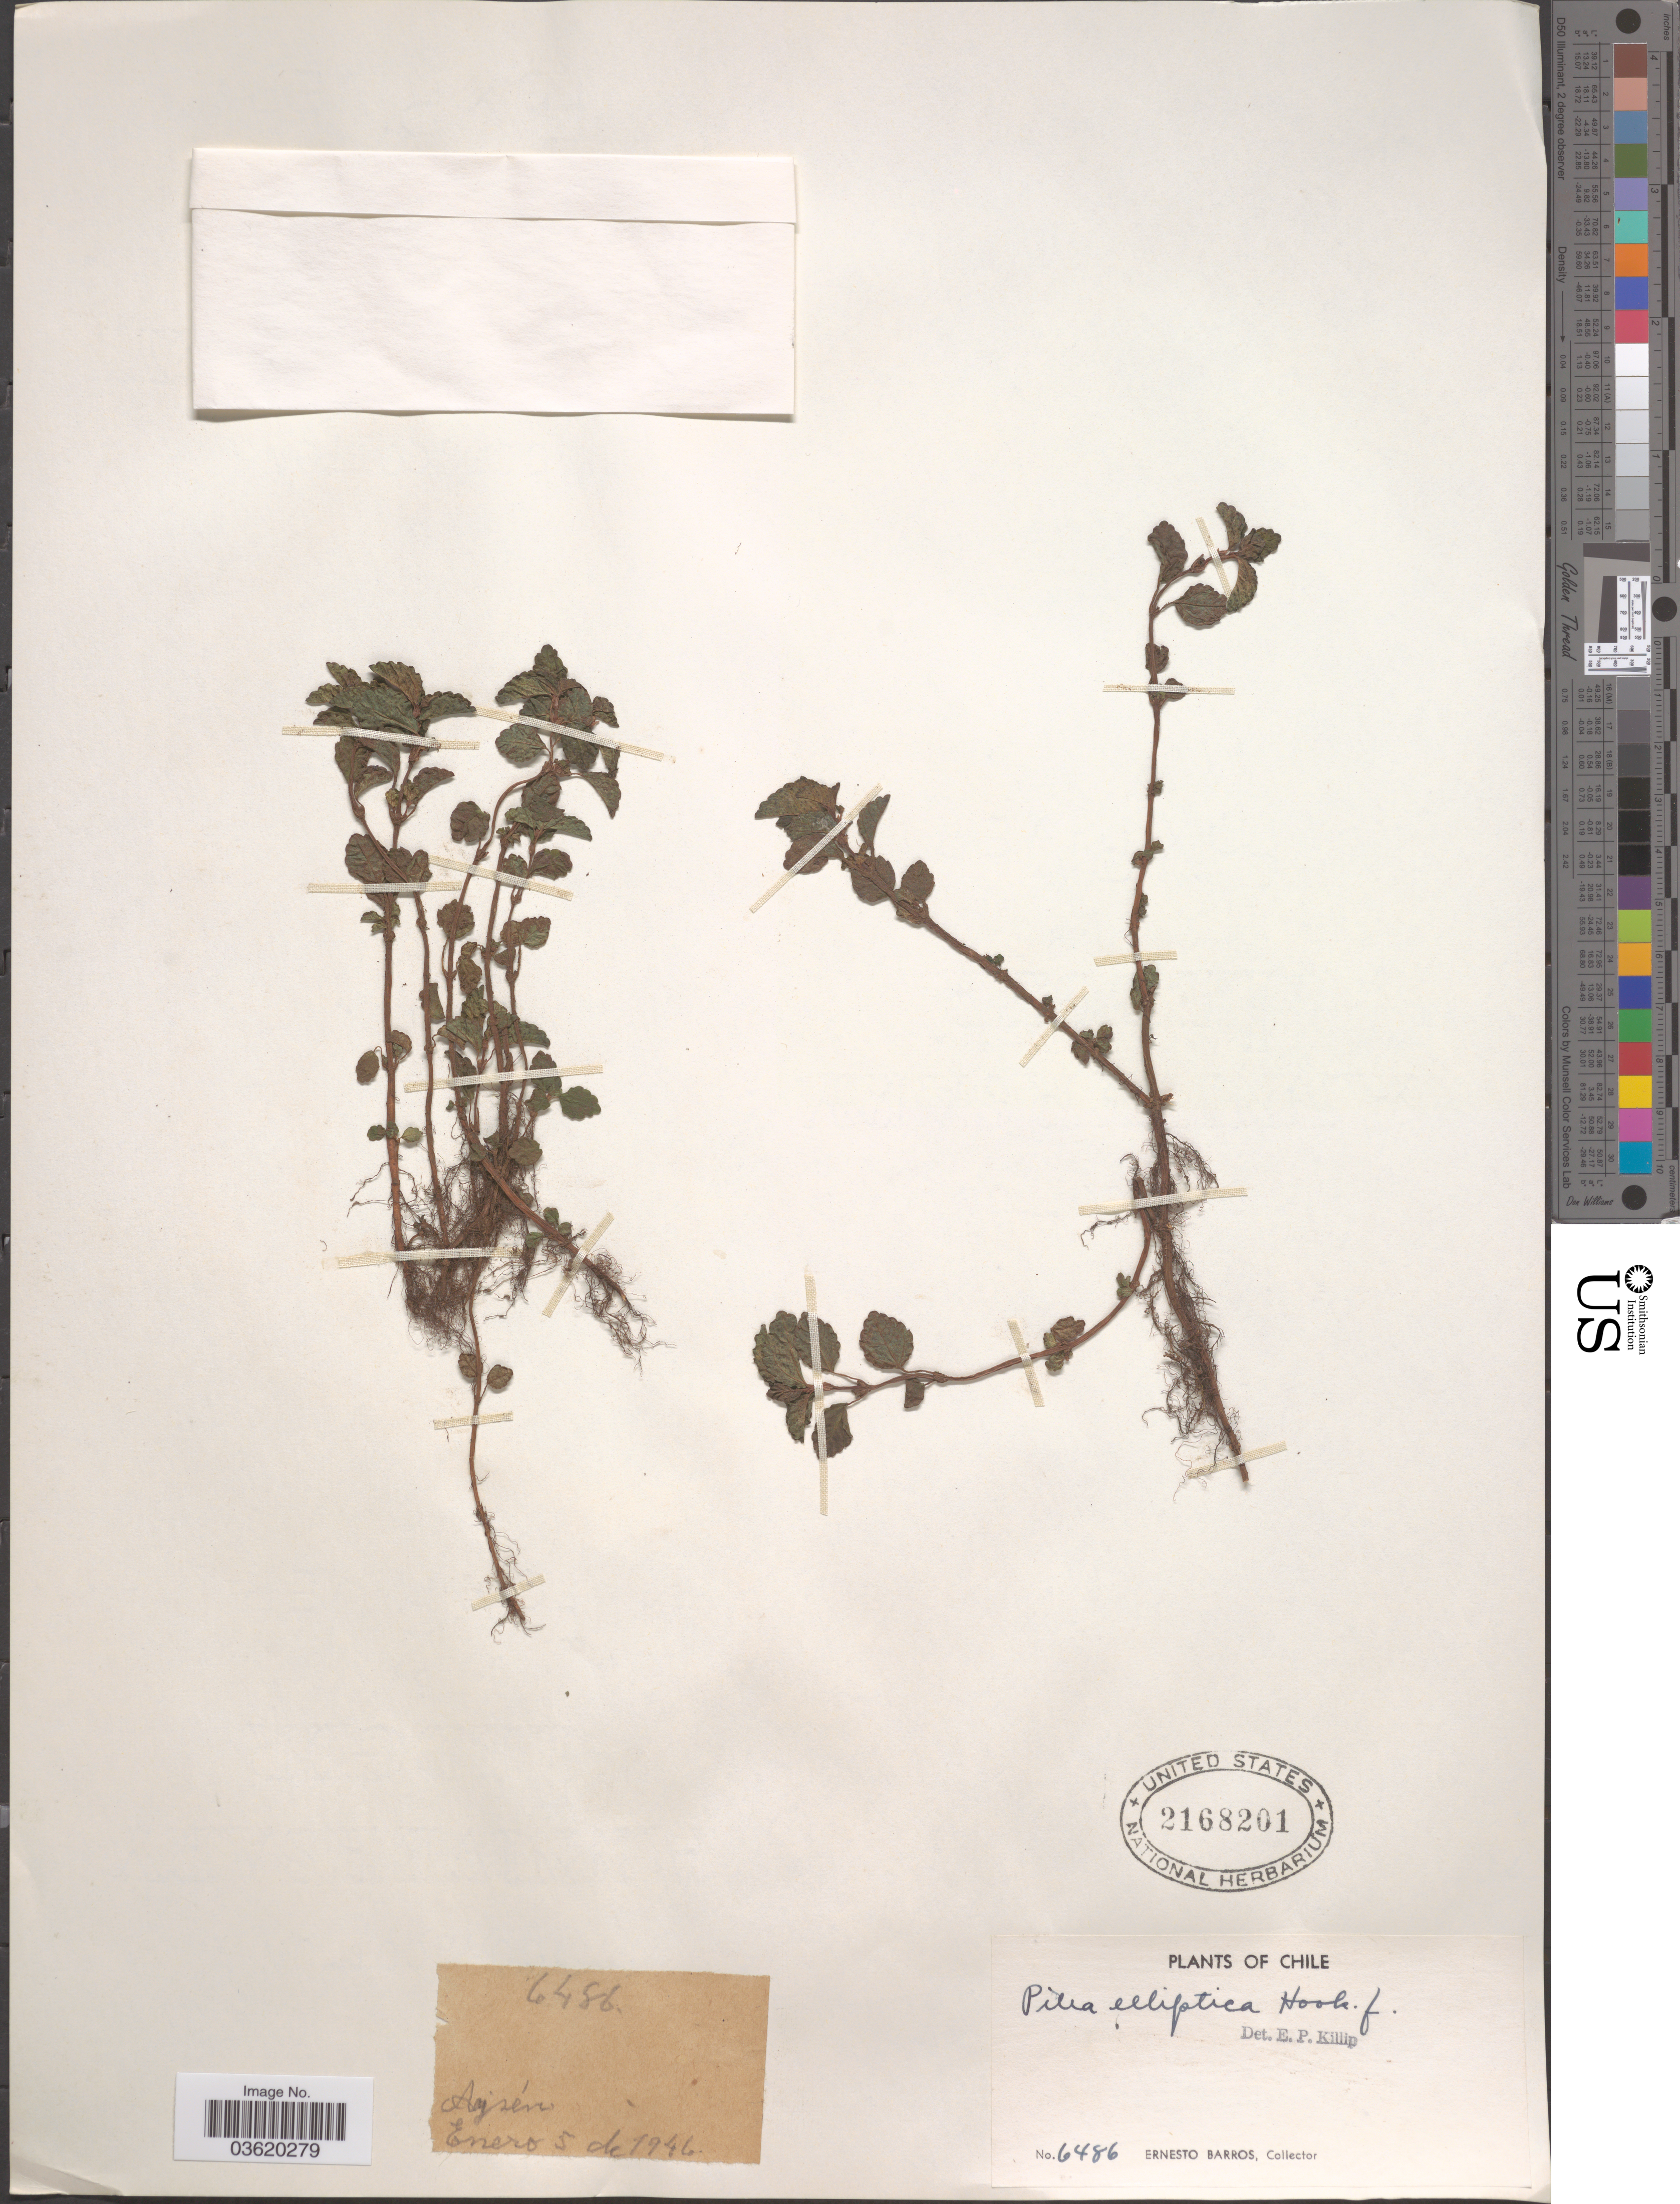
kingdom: Plantae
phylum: Tracheophyta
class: Magnoliopsida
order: Rosales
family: Urticaceae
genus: Pilea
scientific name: Pilea elliptica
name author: Hook. f.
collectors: E. Barros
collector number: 6486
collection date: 1946-01-05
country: Chile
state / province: Aisén (XI)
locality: Ayzén.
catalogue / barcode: US 2168201